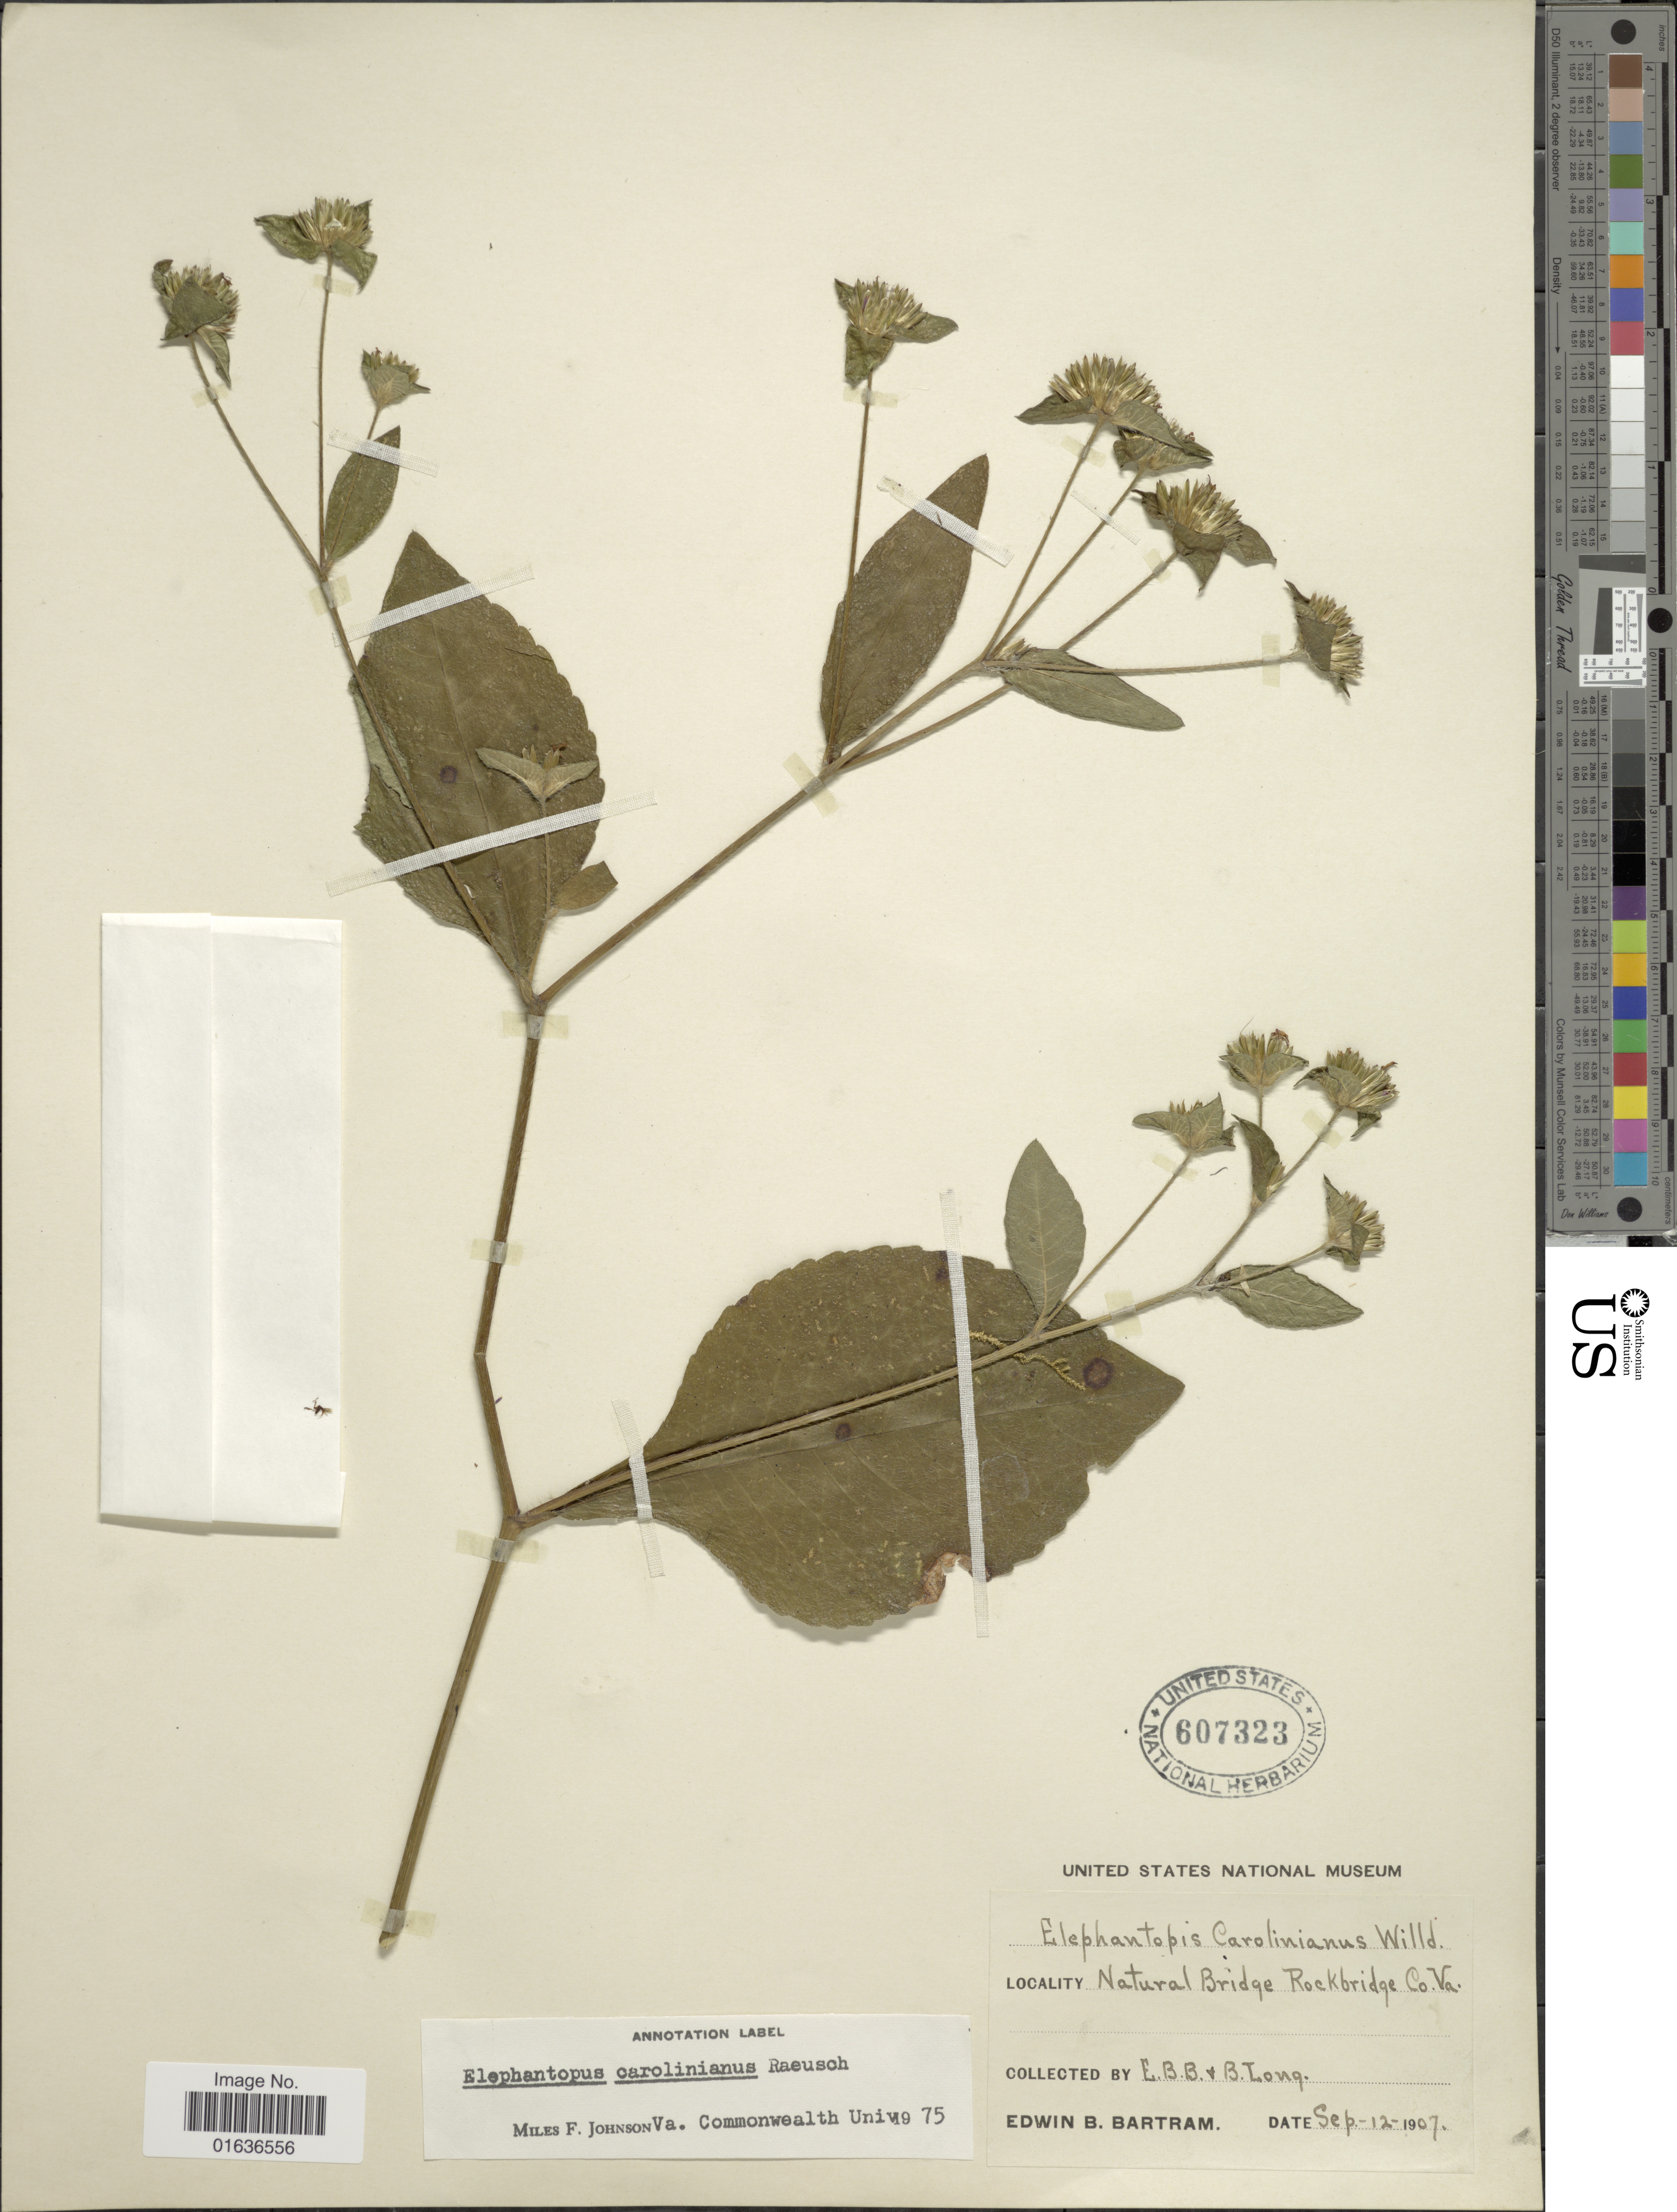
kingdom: Plantae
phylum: Tracheophyta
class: Magnoliopsida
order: Asterales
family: Asteraceae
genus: Elephantopus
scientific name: Elephantopus carolinianus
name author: Raeusch.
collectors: E. B. Bartram & B. Long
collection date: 1907-09-12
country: United States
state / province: Virginia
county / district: Rockbridge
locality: Natural Bridge Rockbridge Co.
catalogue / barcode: US 607323